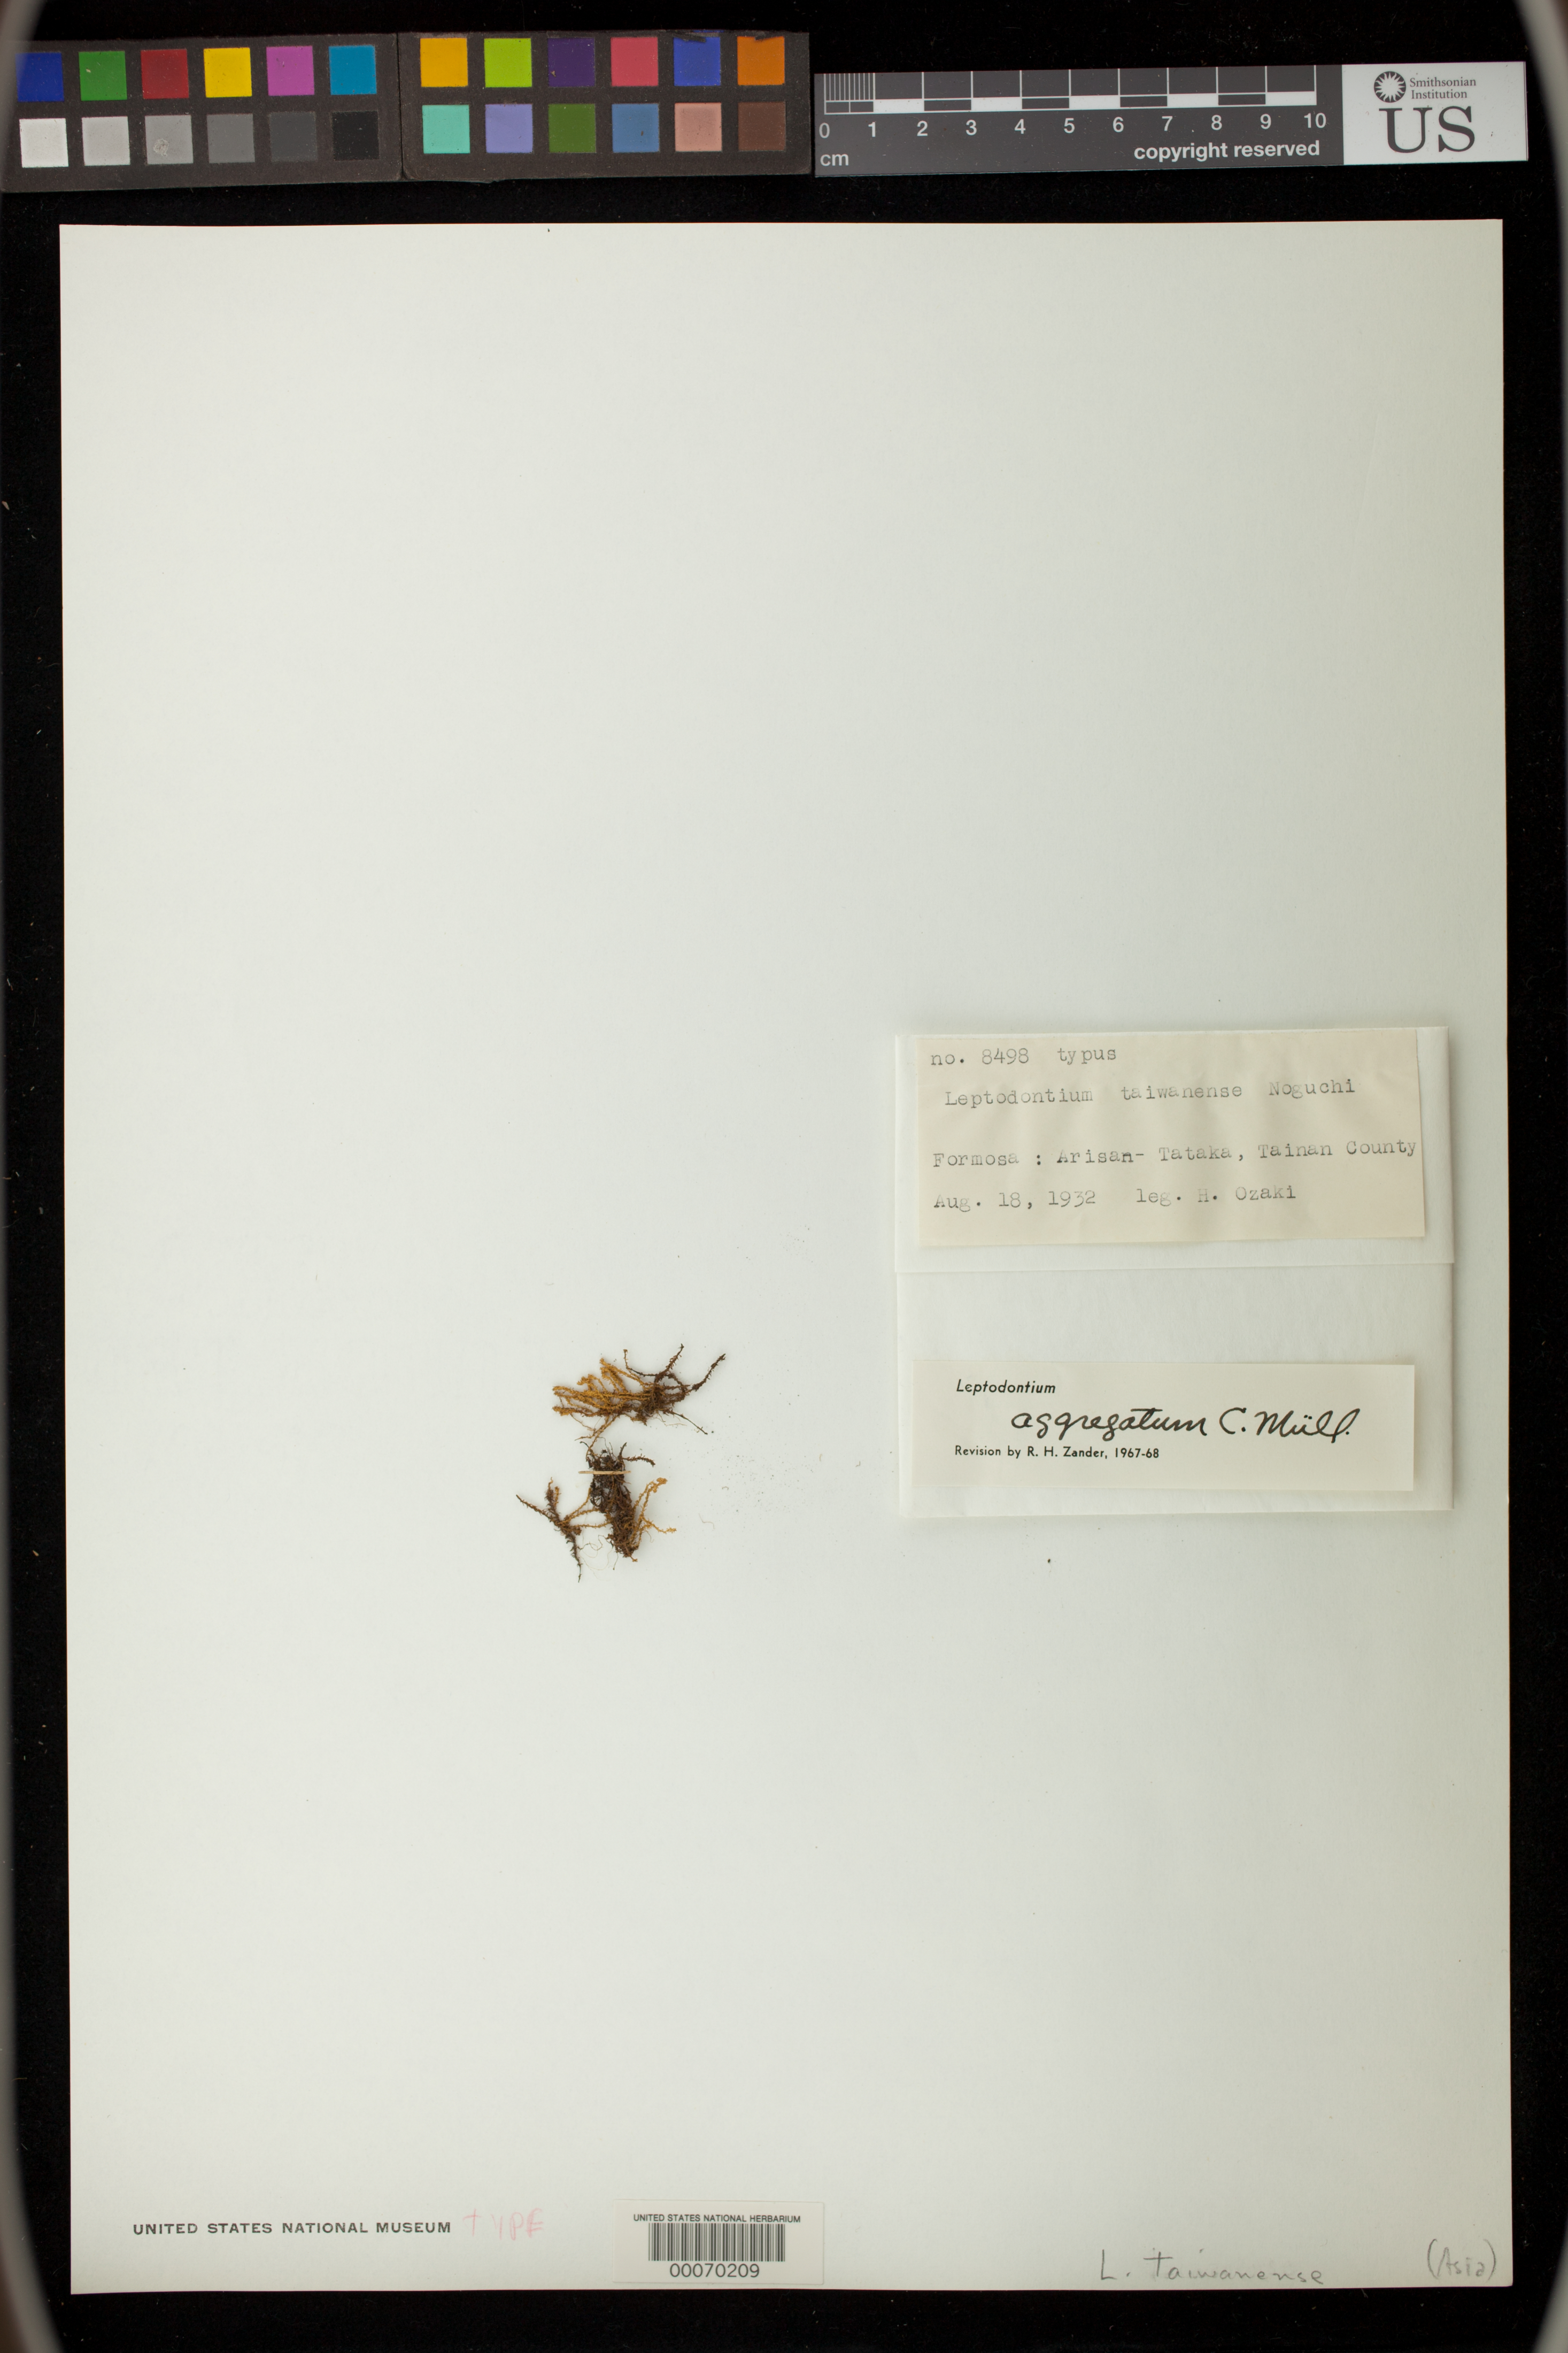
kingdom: Plantae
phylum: Bryophyta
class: Bryopsida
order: Pottiales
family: Pottiaceae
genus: Leptodontium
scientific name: Leptodontium taiwanense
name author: Nog.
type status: Isotype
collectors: H. Ozaki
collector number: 8498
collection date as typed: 18 Aug 1932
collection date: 1932-08-18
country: Taiwan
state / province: Tainan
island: Taiwan [Formosa]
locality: Arisan-Tataka.